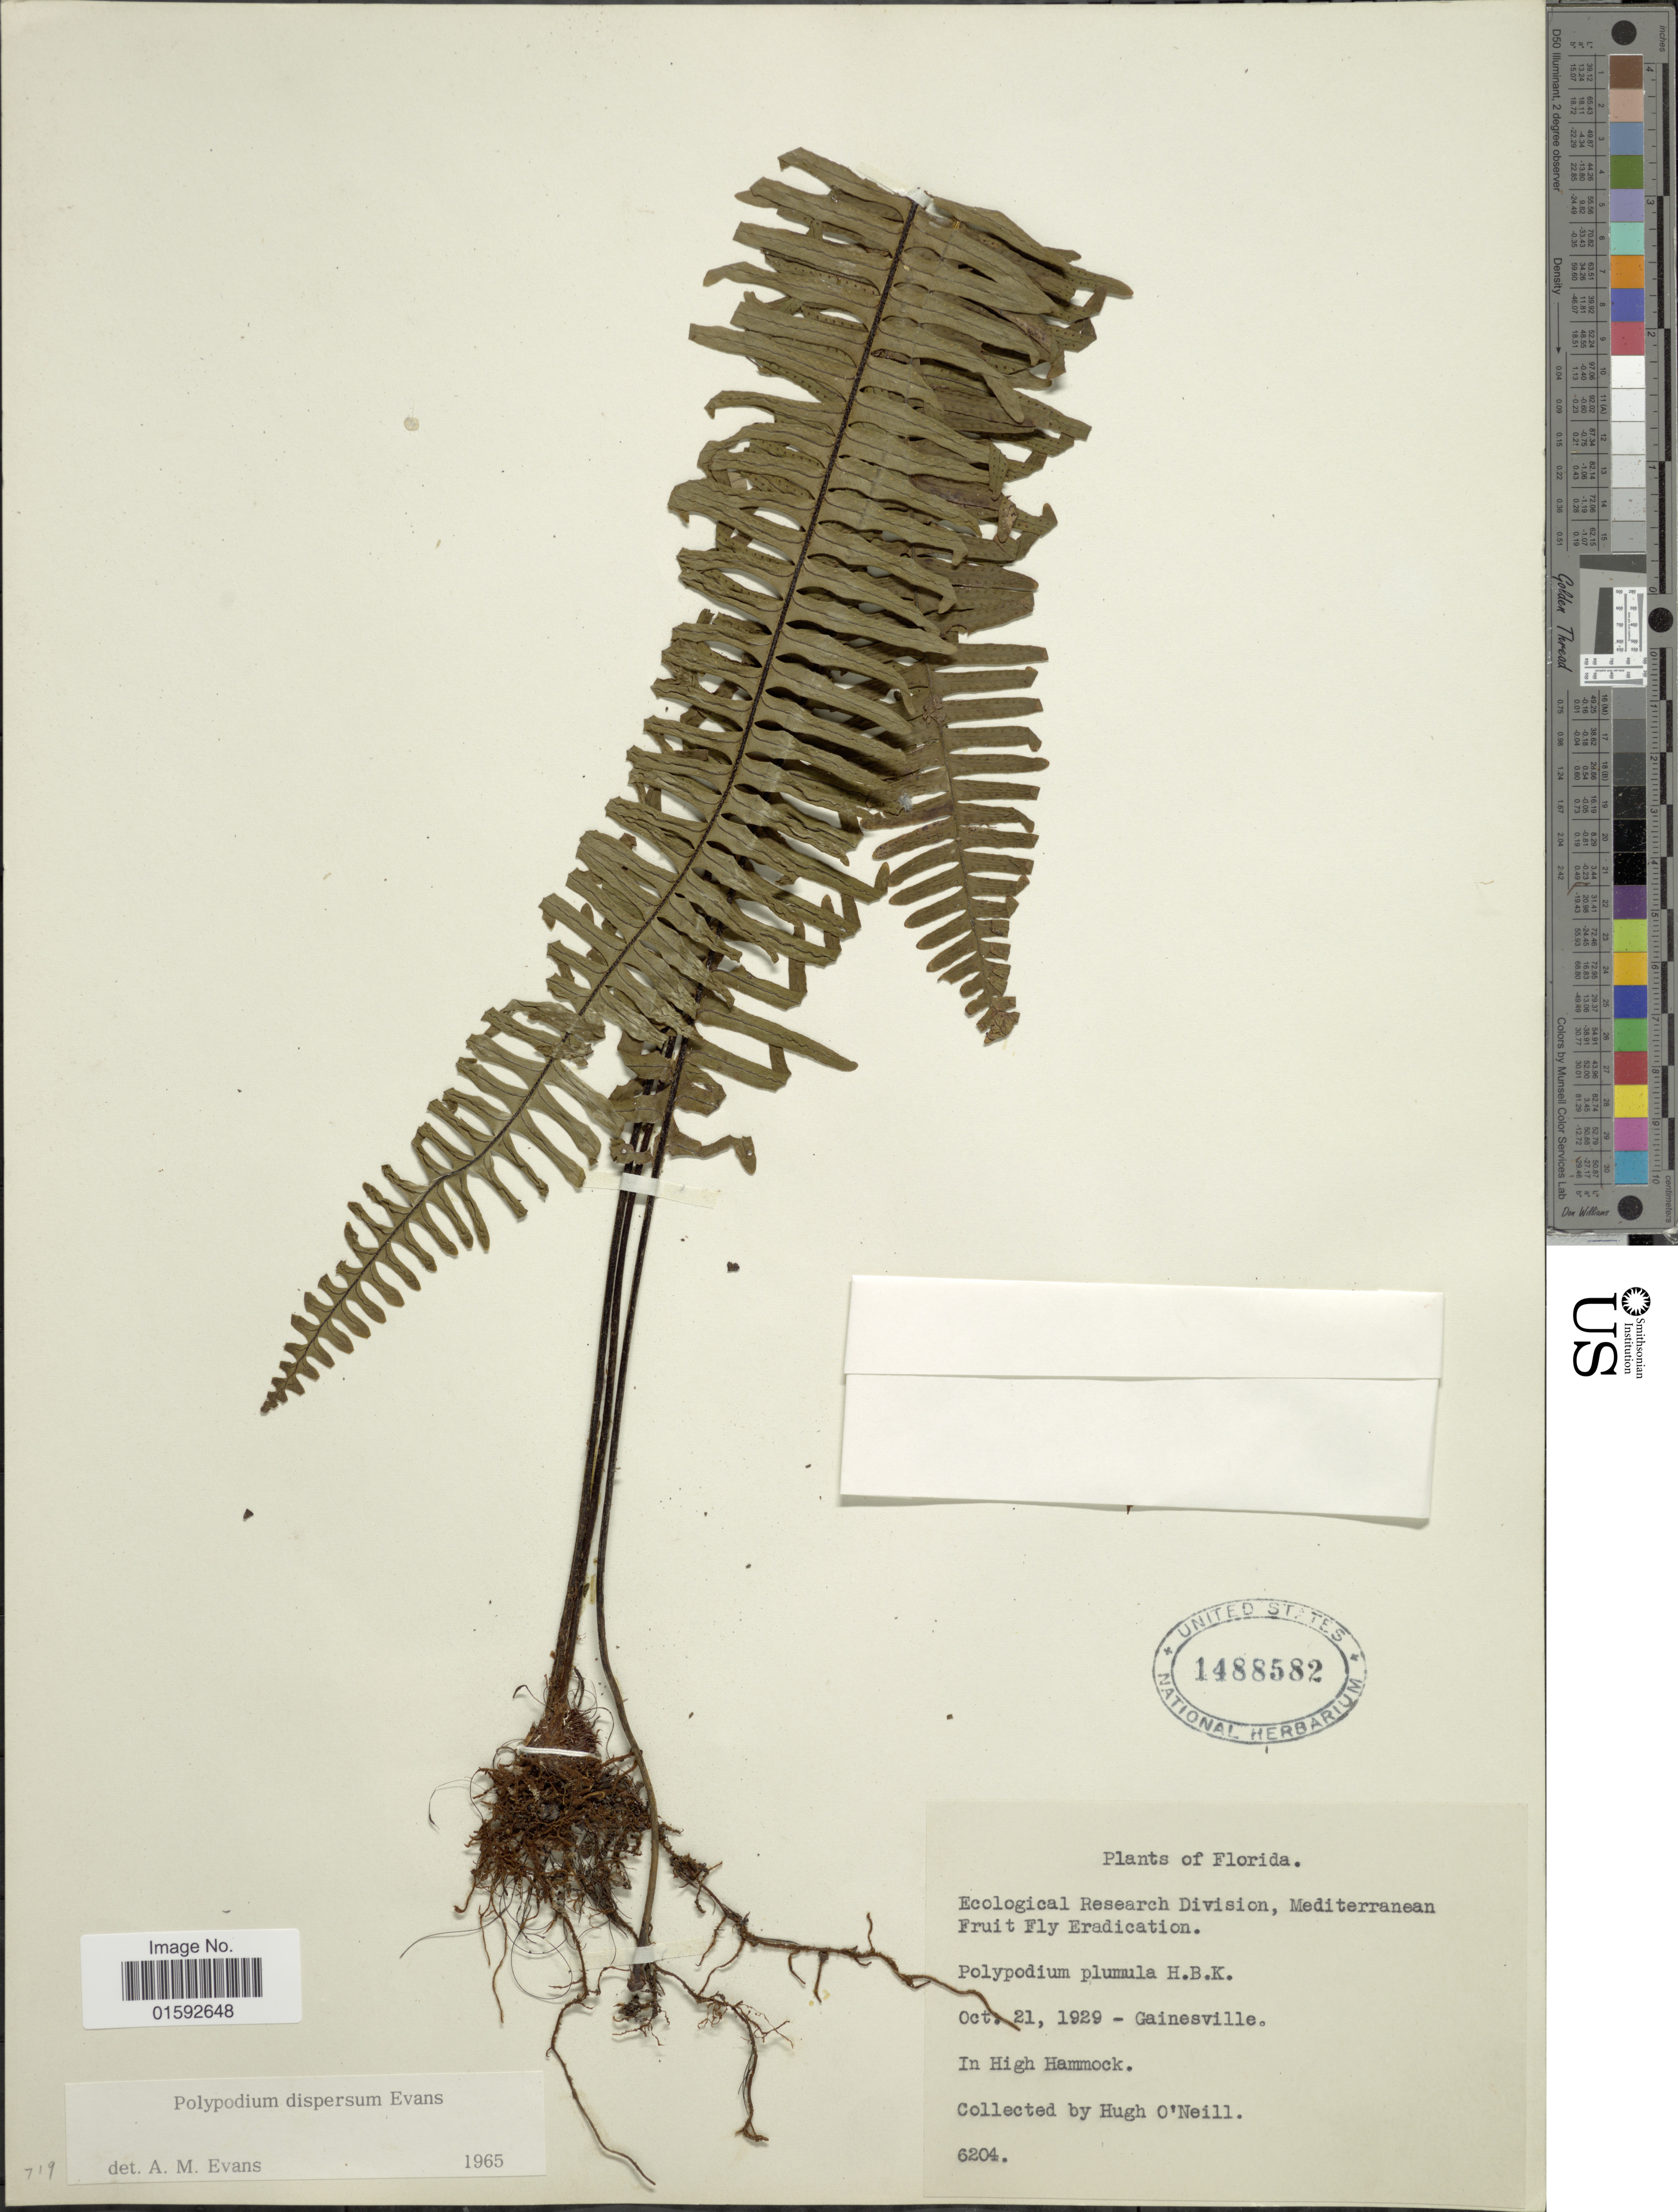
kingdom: Plantae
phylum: Tracheophyta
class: Polypodiopsida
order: Polypodiales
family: Polypodiaceae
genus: Pecluma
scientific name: Pecluma dispersa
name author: (A.M. Evans) M.G. Price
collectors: H. O'Neill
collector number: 6204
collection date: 1929-10-21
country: United States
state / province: Florida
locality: Gainesville, In High Hammock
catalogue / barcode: US 1488582